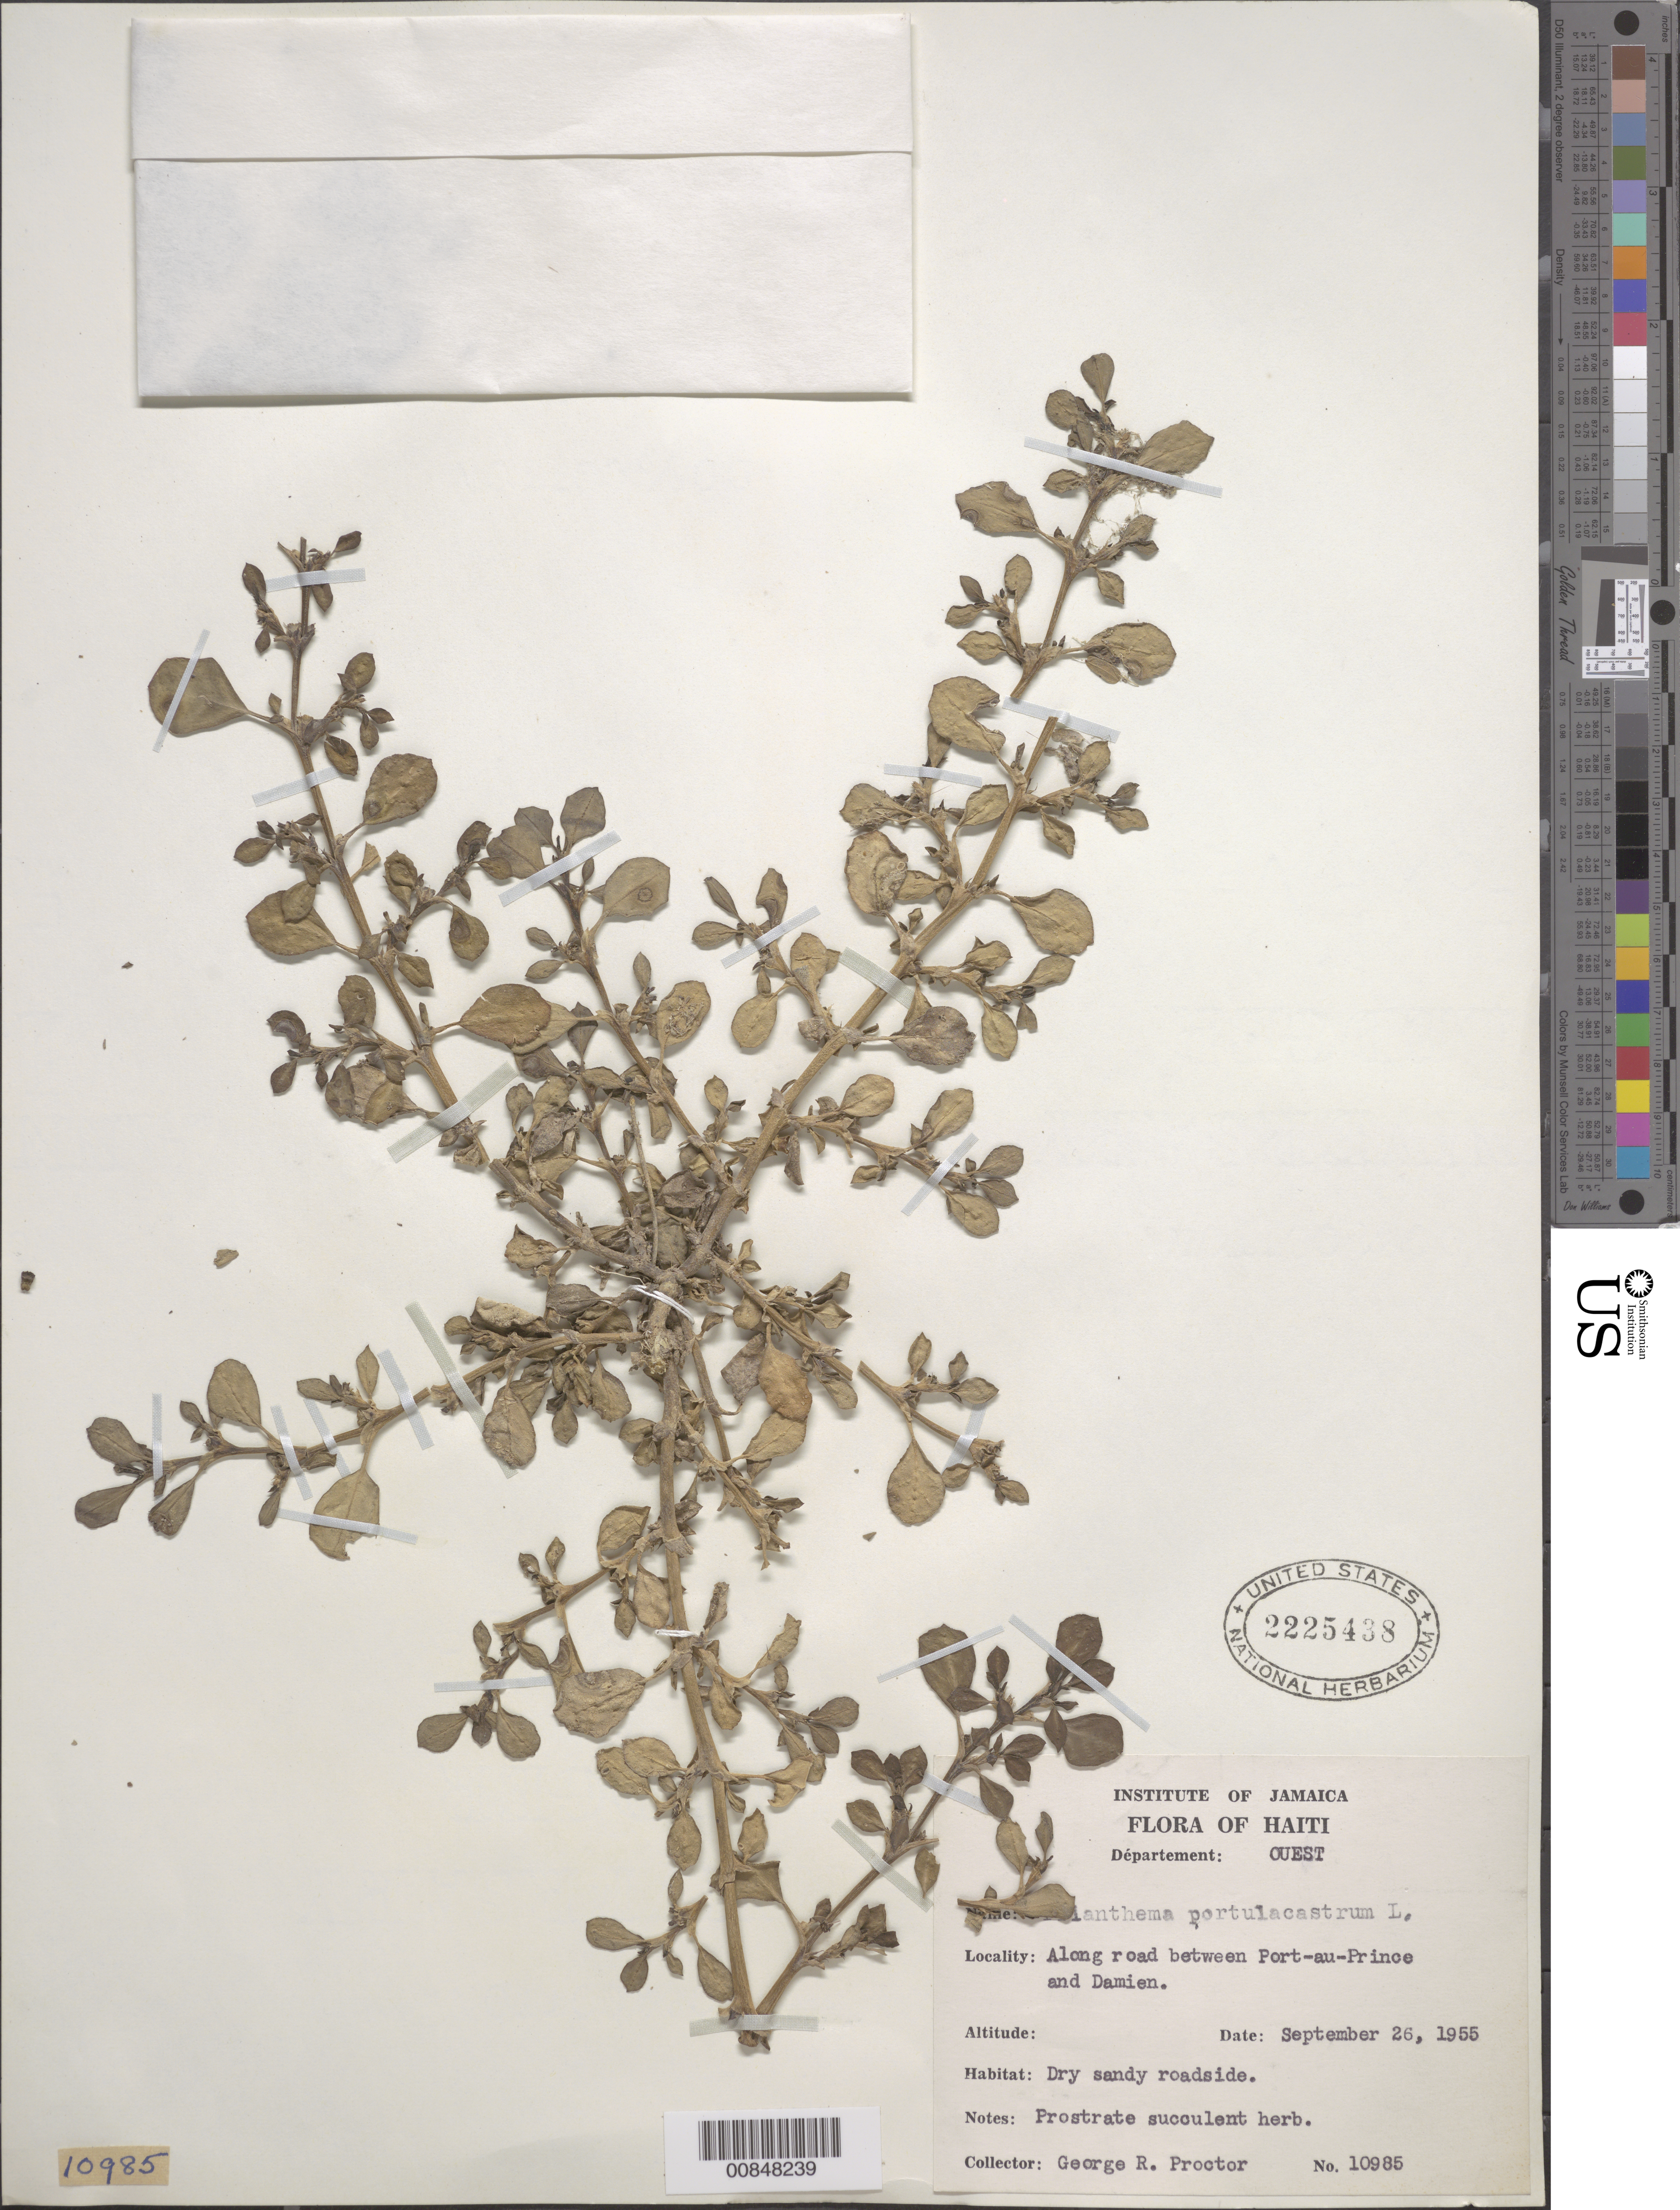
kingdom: Plantae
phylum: Tracheophyta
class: Magnoliopsida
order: Caryophyllales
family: Aizoaceae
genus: Trianthema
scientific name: Trianthema portulacastrum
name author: L.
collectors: G. R. Proctor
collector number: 10985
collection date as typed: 26 Sep 1955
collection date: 1955-09-26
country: Haiti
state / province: Ouest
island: Hispaniola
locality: Along road between Port-au-Prince and Damien.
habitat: Dry sandy roadside.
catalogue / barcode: US 2225438